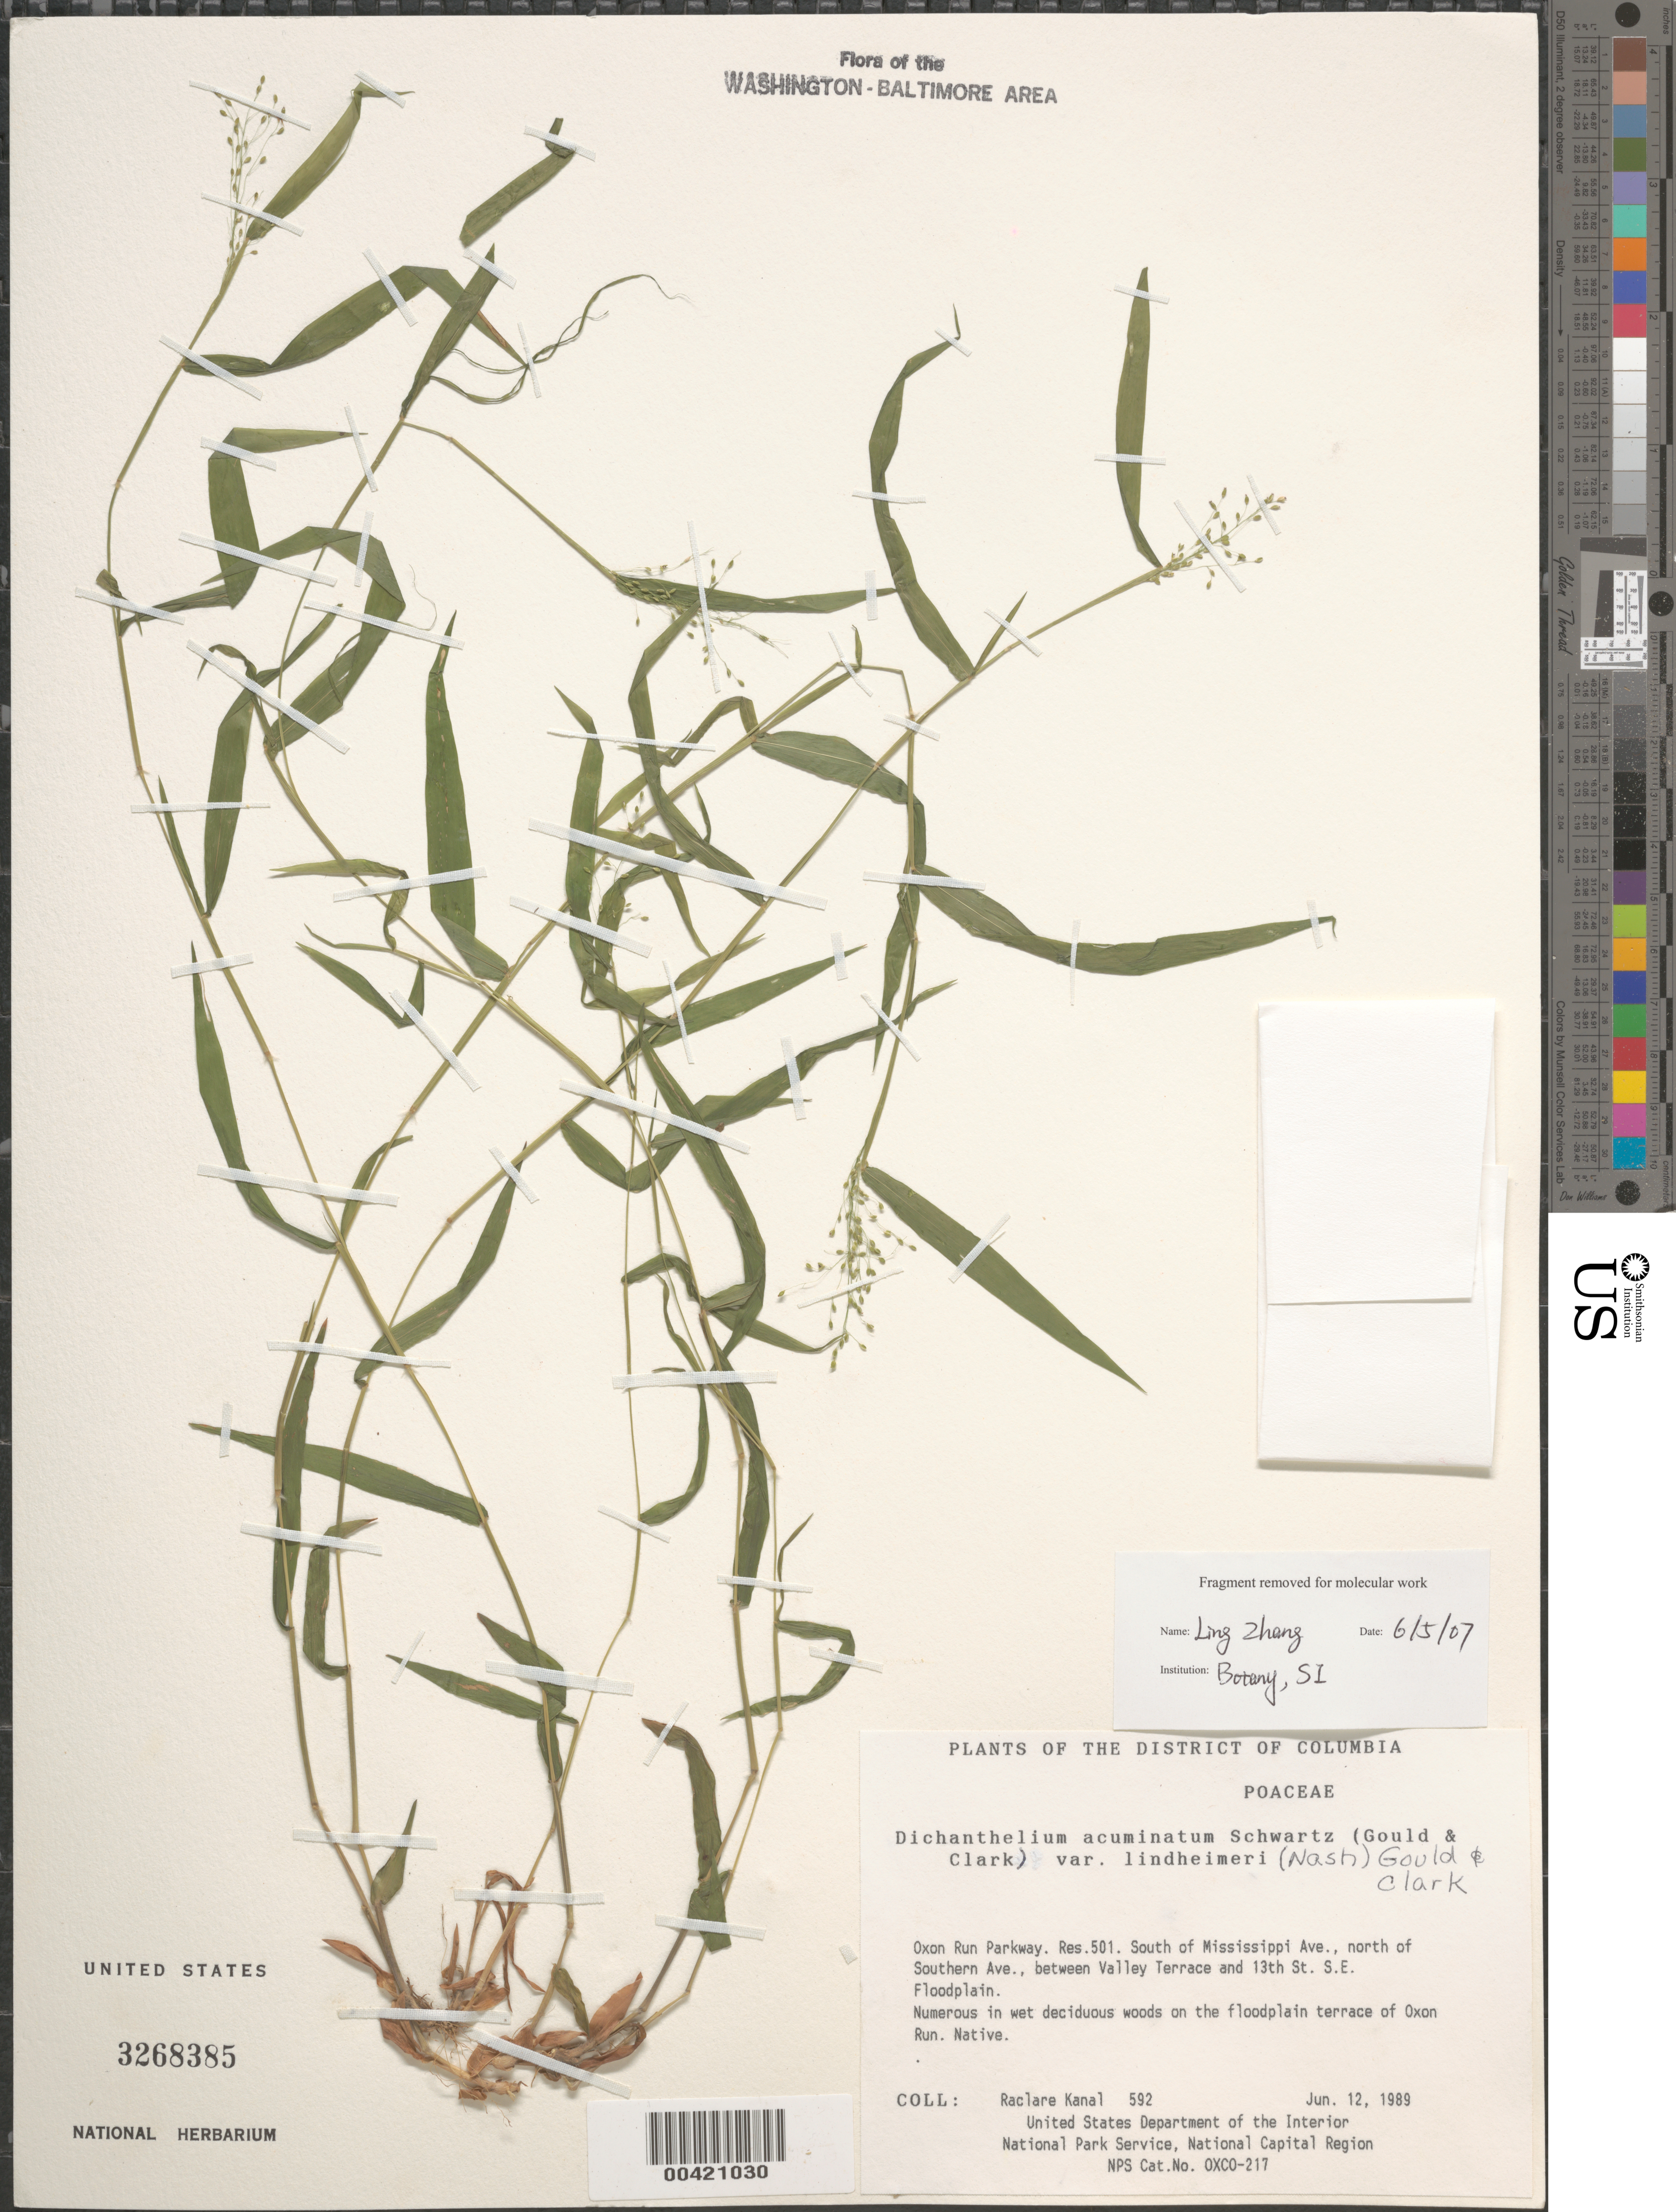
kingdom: Plantae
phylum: Tracheophyta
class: Liliopsida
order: Poales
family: Poaceae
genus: Dichanthelium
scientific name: Dichanthelium acuminatum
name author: (Sw.) Gould & C.A. Clark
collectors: R. Kanal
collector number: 592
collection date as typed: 12 Jun 1989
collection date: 1989-06-12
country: United States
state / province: District of Columbia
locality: Oxon Run Parkway, Res 501 S of Mississippi Ave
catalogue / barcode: US 3268385